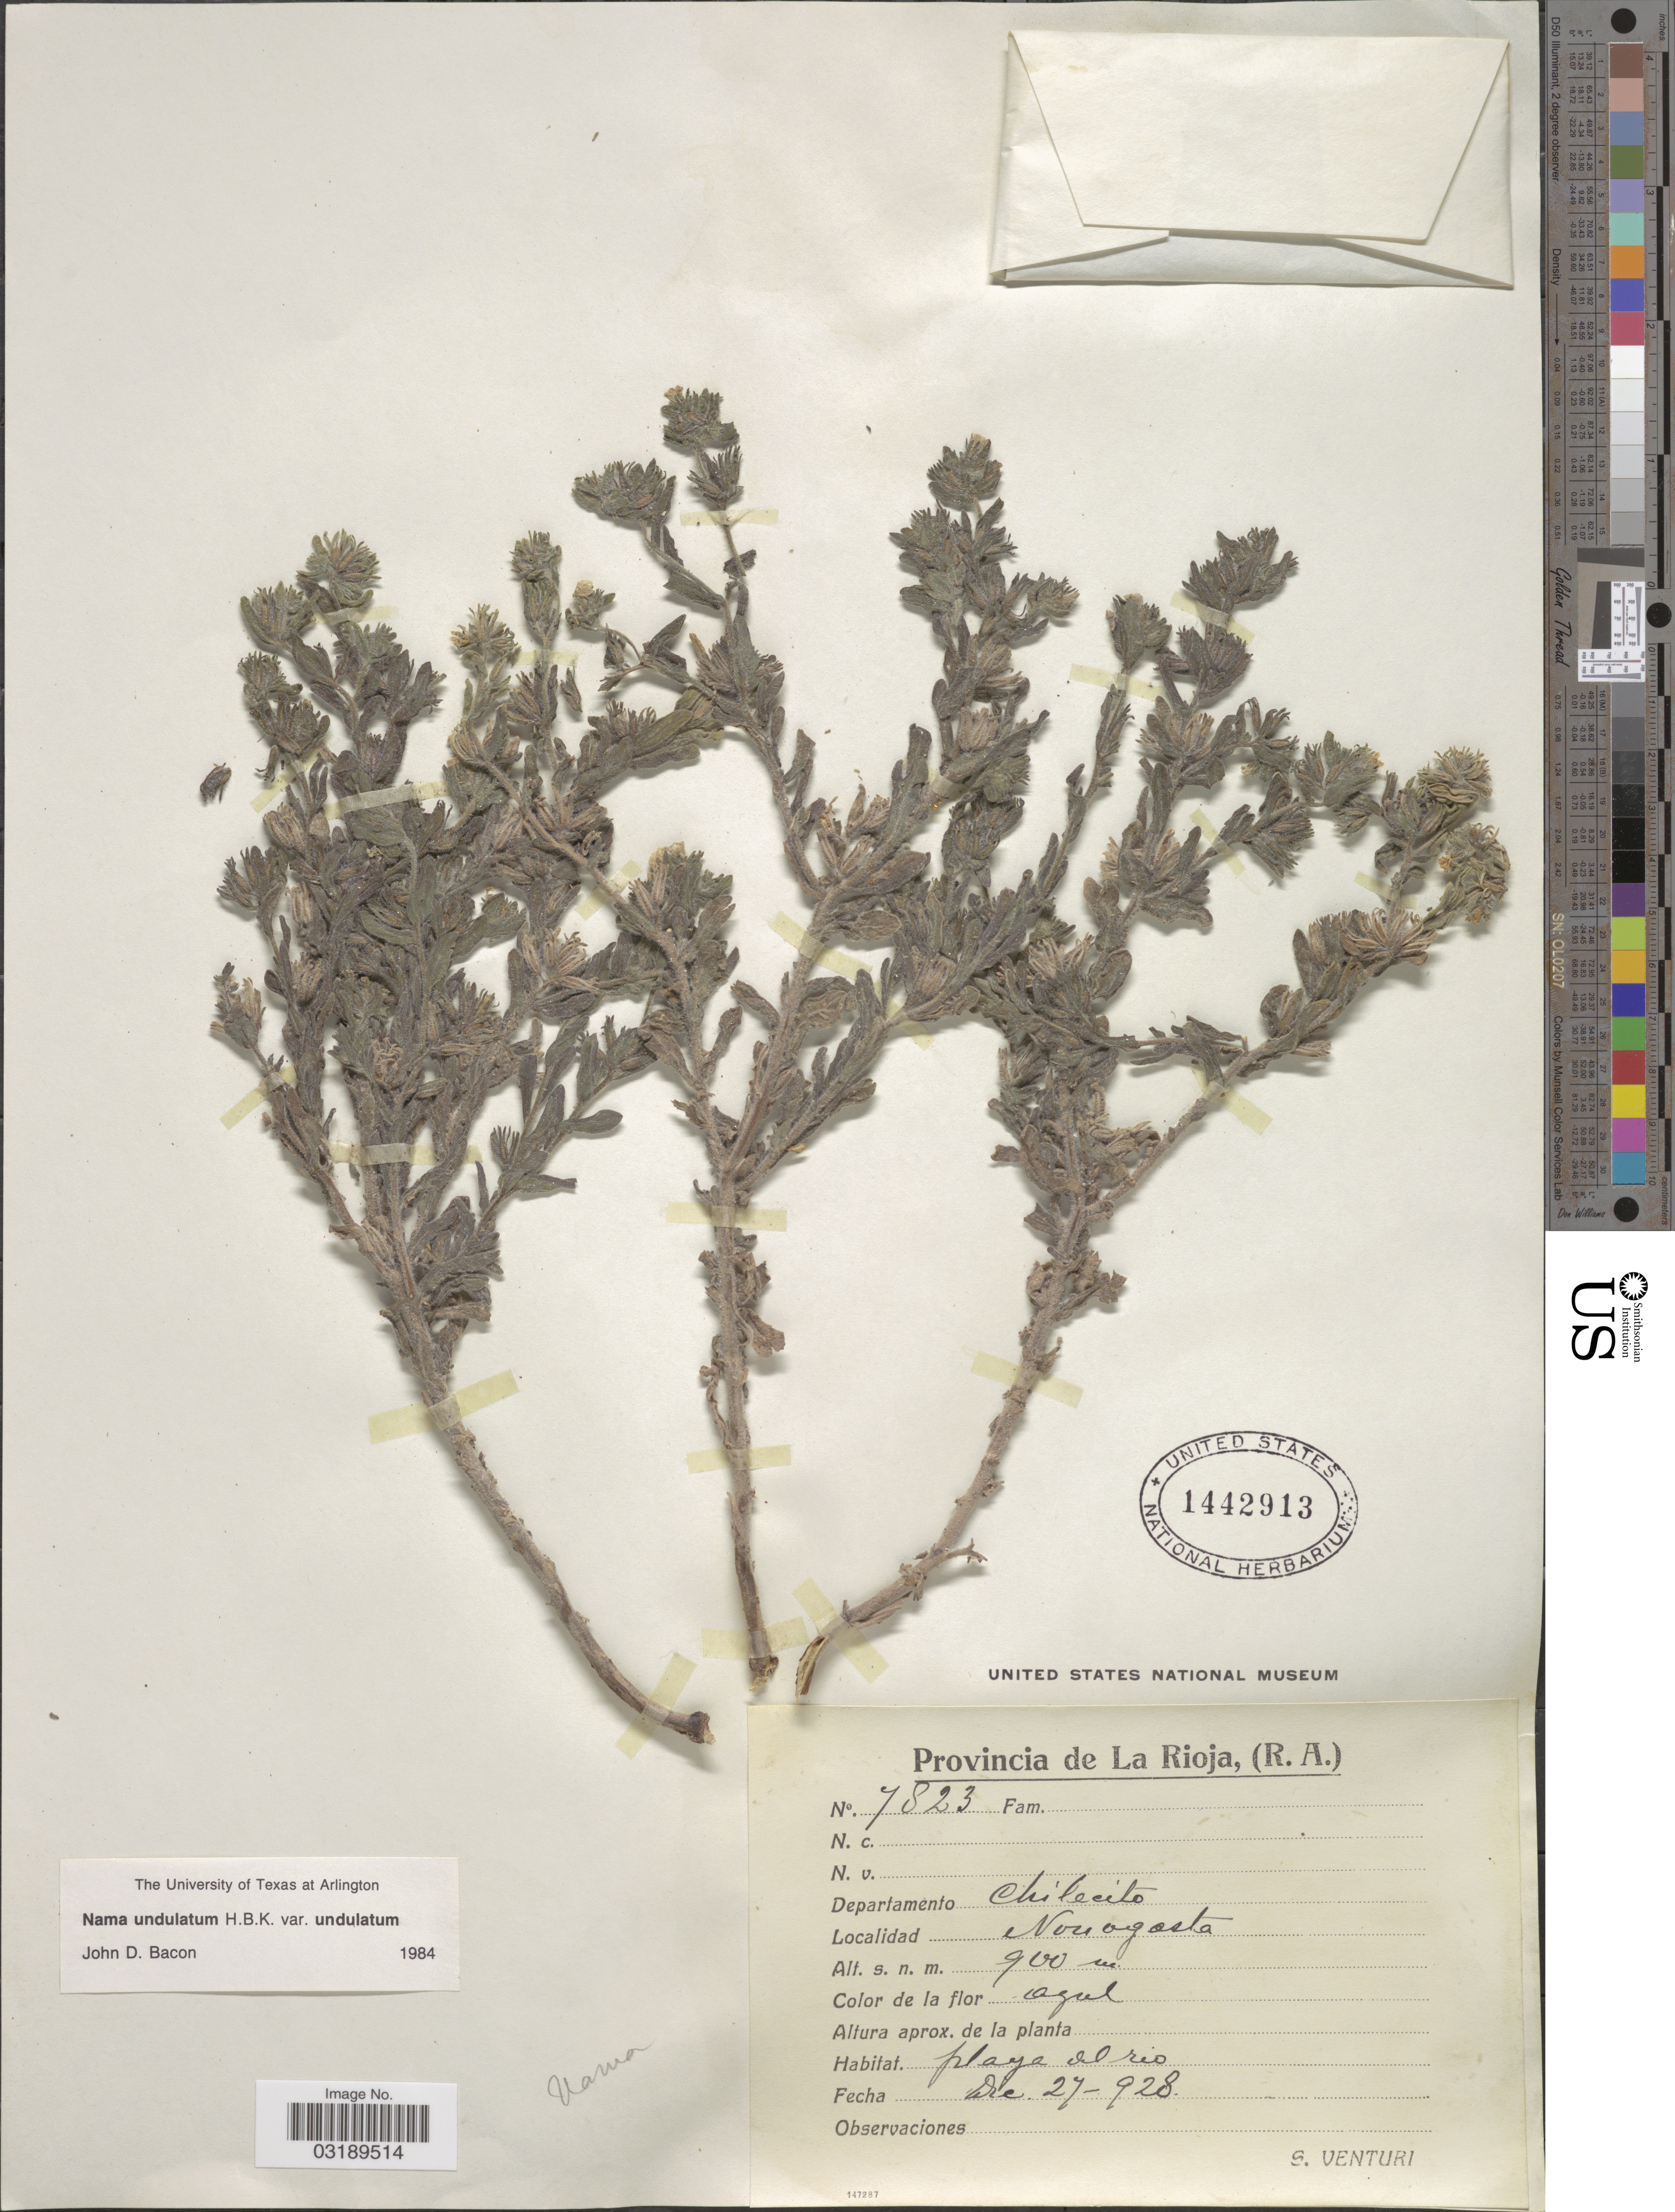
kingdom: Plantae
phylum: Tracheophyta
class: Magnoliopsida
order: Boraginales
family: Namaceae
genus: Nama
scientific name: Nama undulatum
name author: Kunth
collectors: S. Venturi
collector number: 7823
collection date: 1928-12-27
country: Argentina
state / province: La Rioja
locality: Departamento Chilecito. Nonogasta.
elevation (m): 900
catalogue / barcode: US 1442913